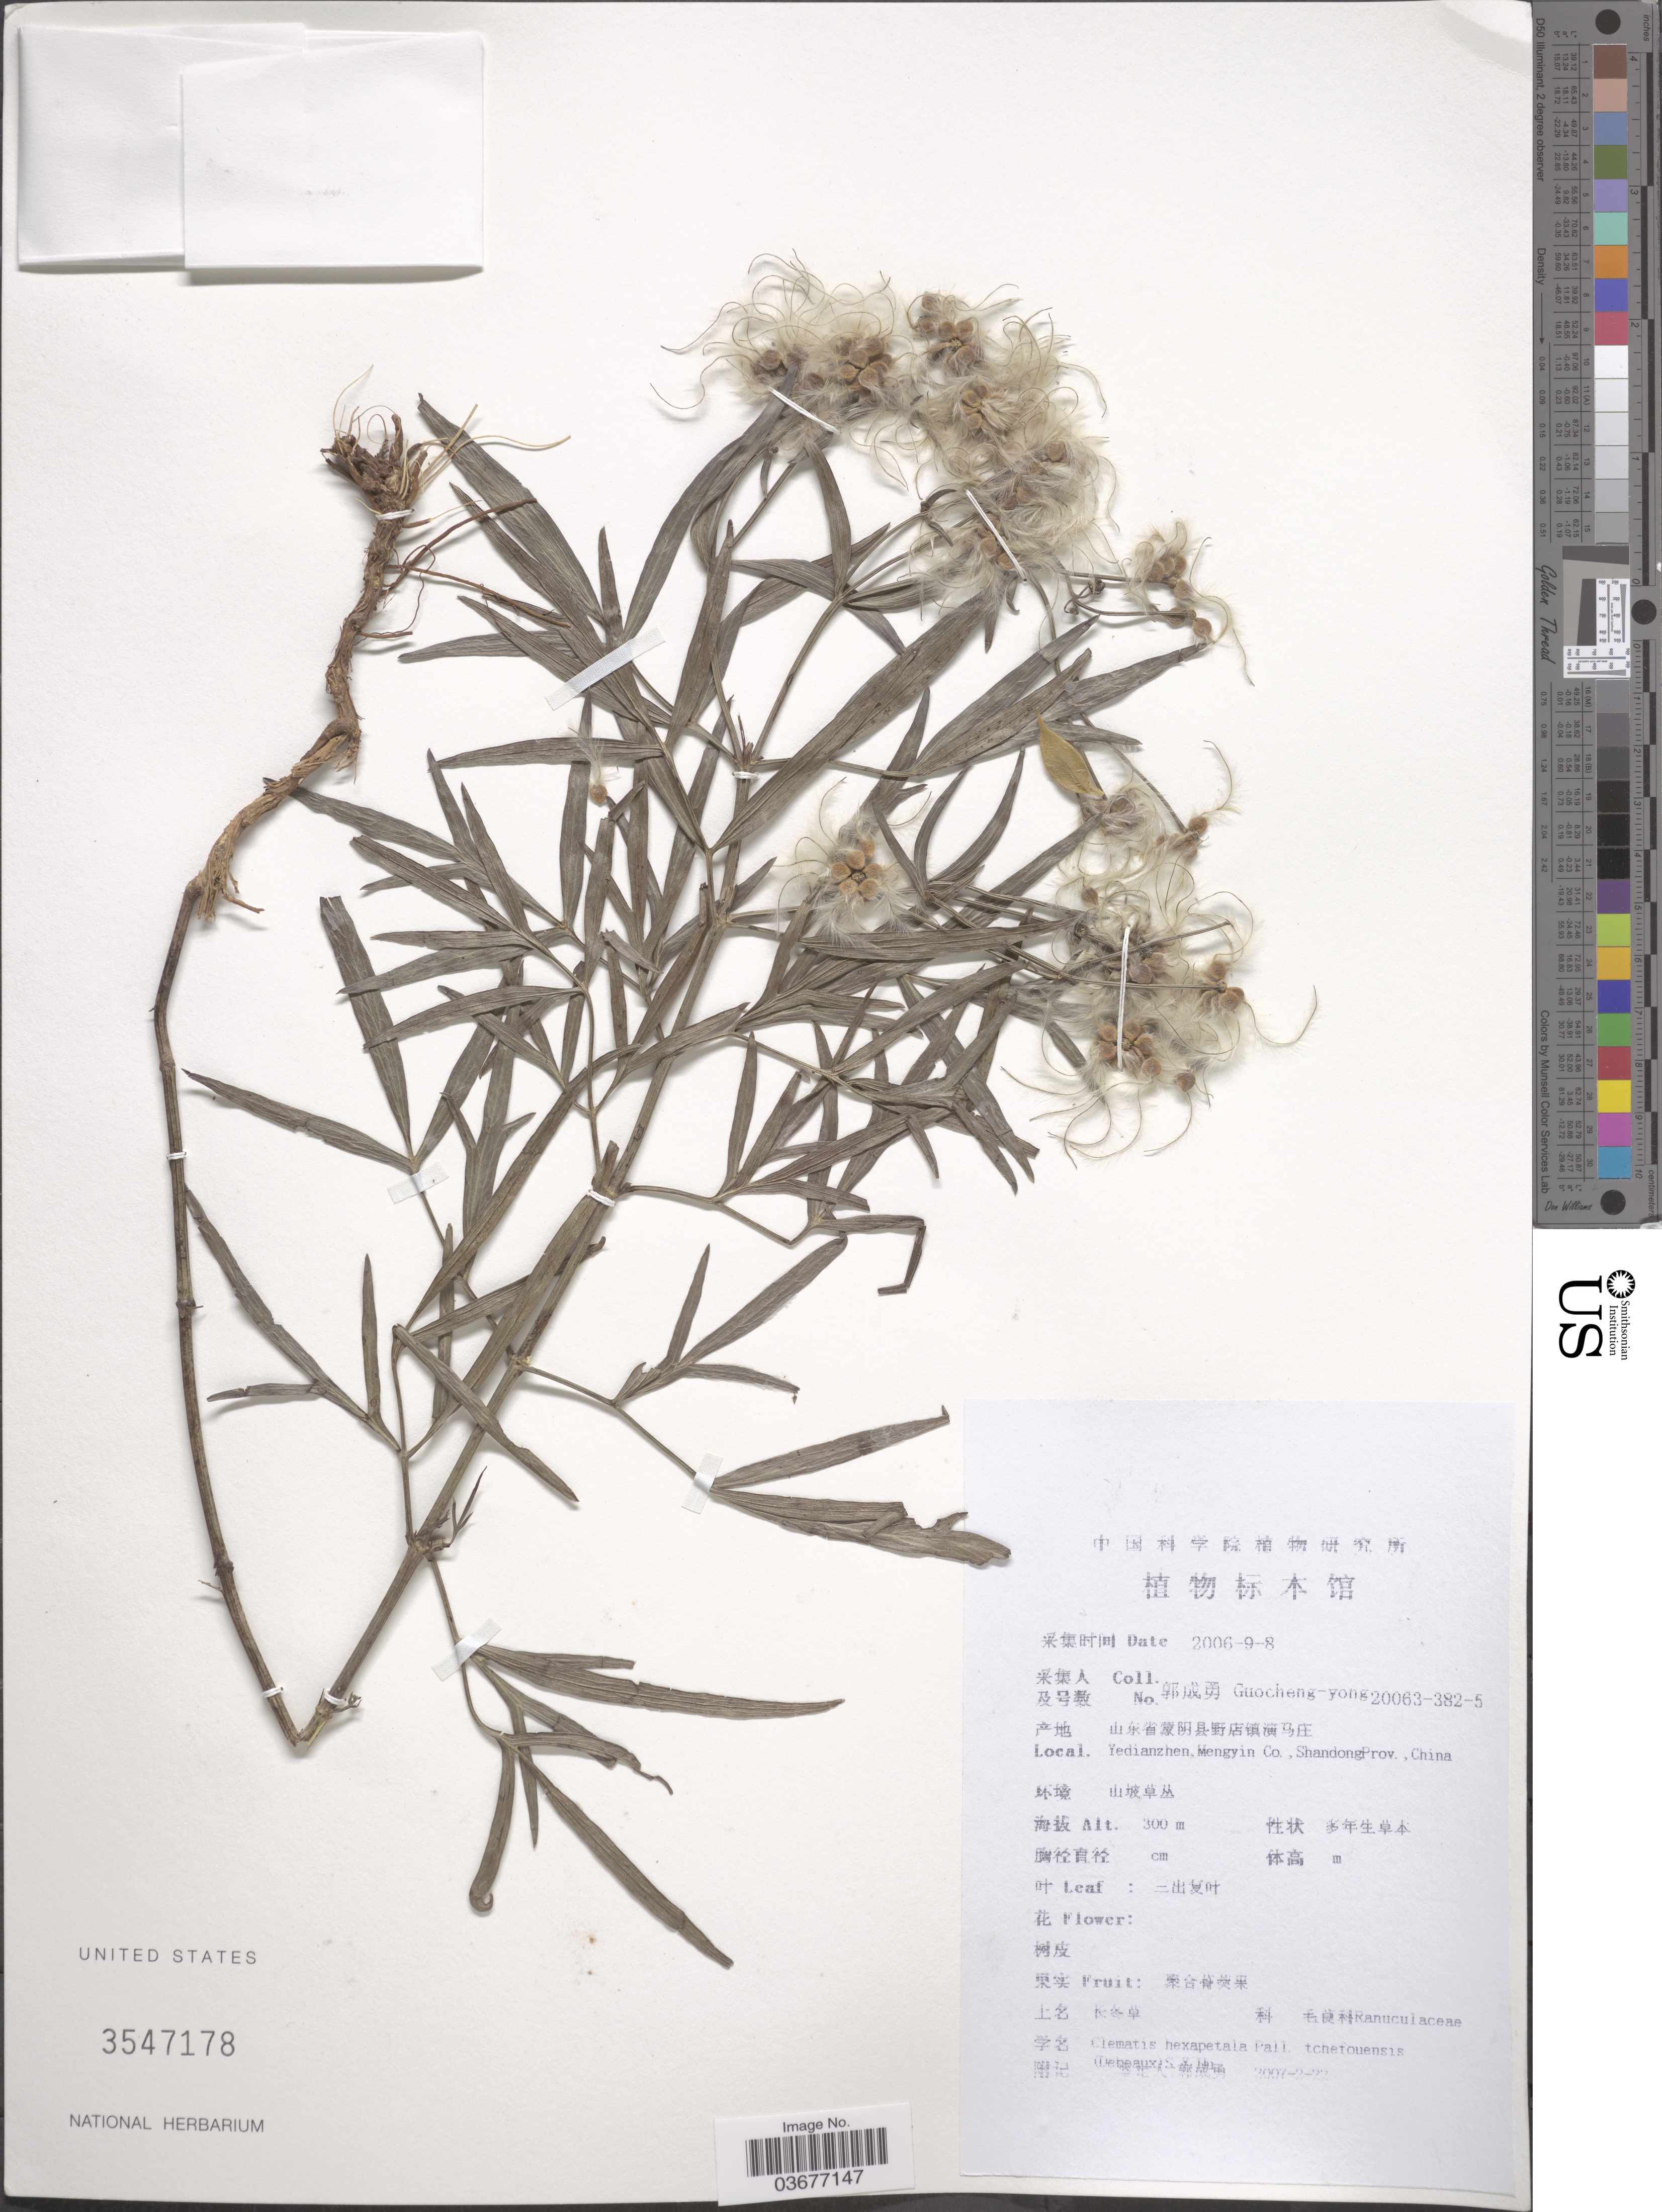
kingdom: Plantae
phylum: Tracheophyta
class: Magnoliopsida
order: Ranunculales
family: Ranunculaceae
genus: Clematis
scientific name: Clematis hexapetala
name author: Pall.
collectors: Guo cheng-yong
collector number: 20063-382-5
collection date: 2006-09-08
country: China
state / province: Shandong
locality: Yedianzhen, Mengyin Co.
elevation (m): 300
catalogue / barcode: US 3547178